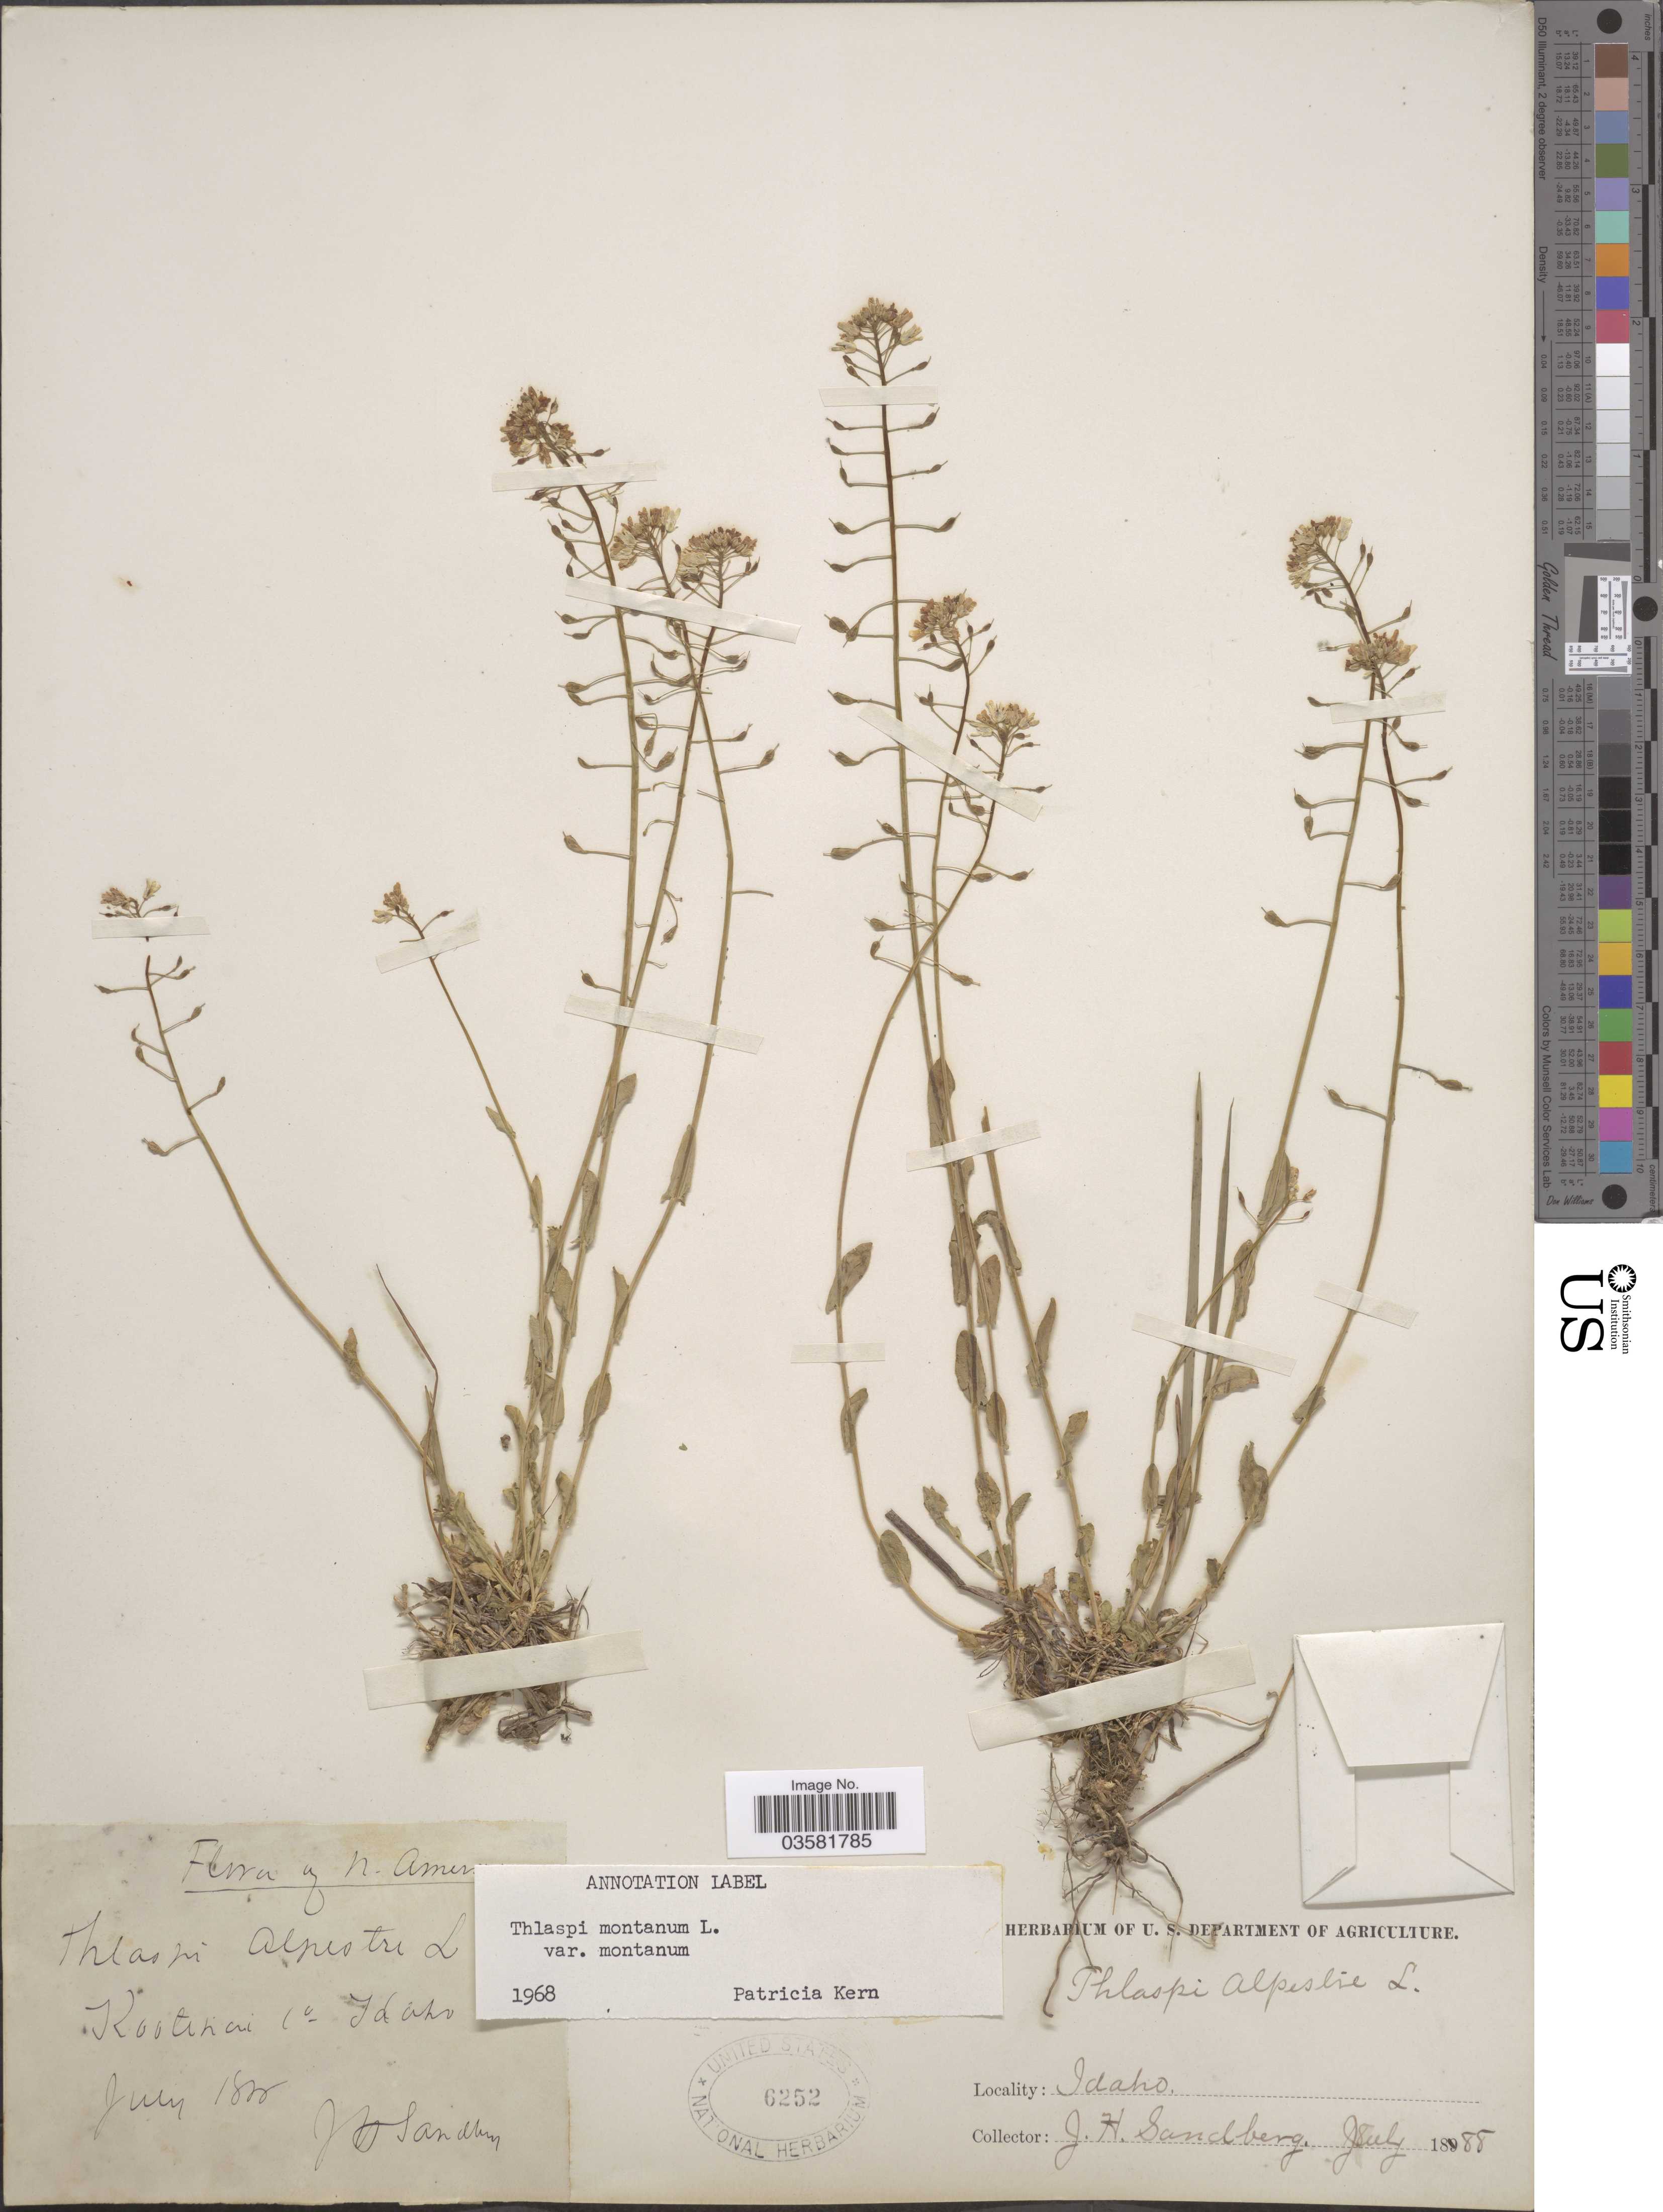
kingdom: Plantae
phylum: Tracheophyta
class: Magnoliopsida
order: Brassicales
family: Brassicaceae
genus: Thlaspi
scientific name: Thlaspi montanum var. montanum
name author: L.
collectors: J. H. Sandberg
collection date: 1888-07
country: United States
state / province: Idaho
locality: Kootenai.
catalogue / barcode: US 6252